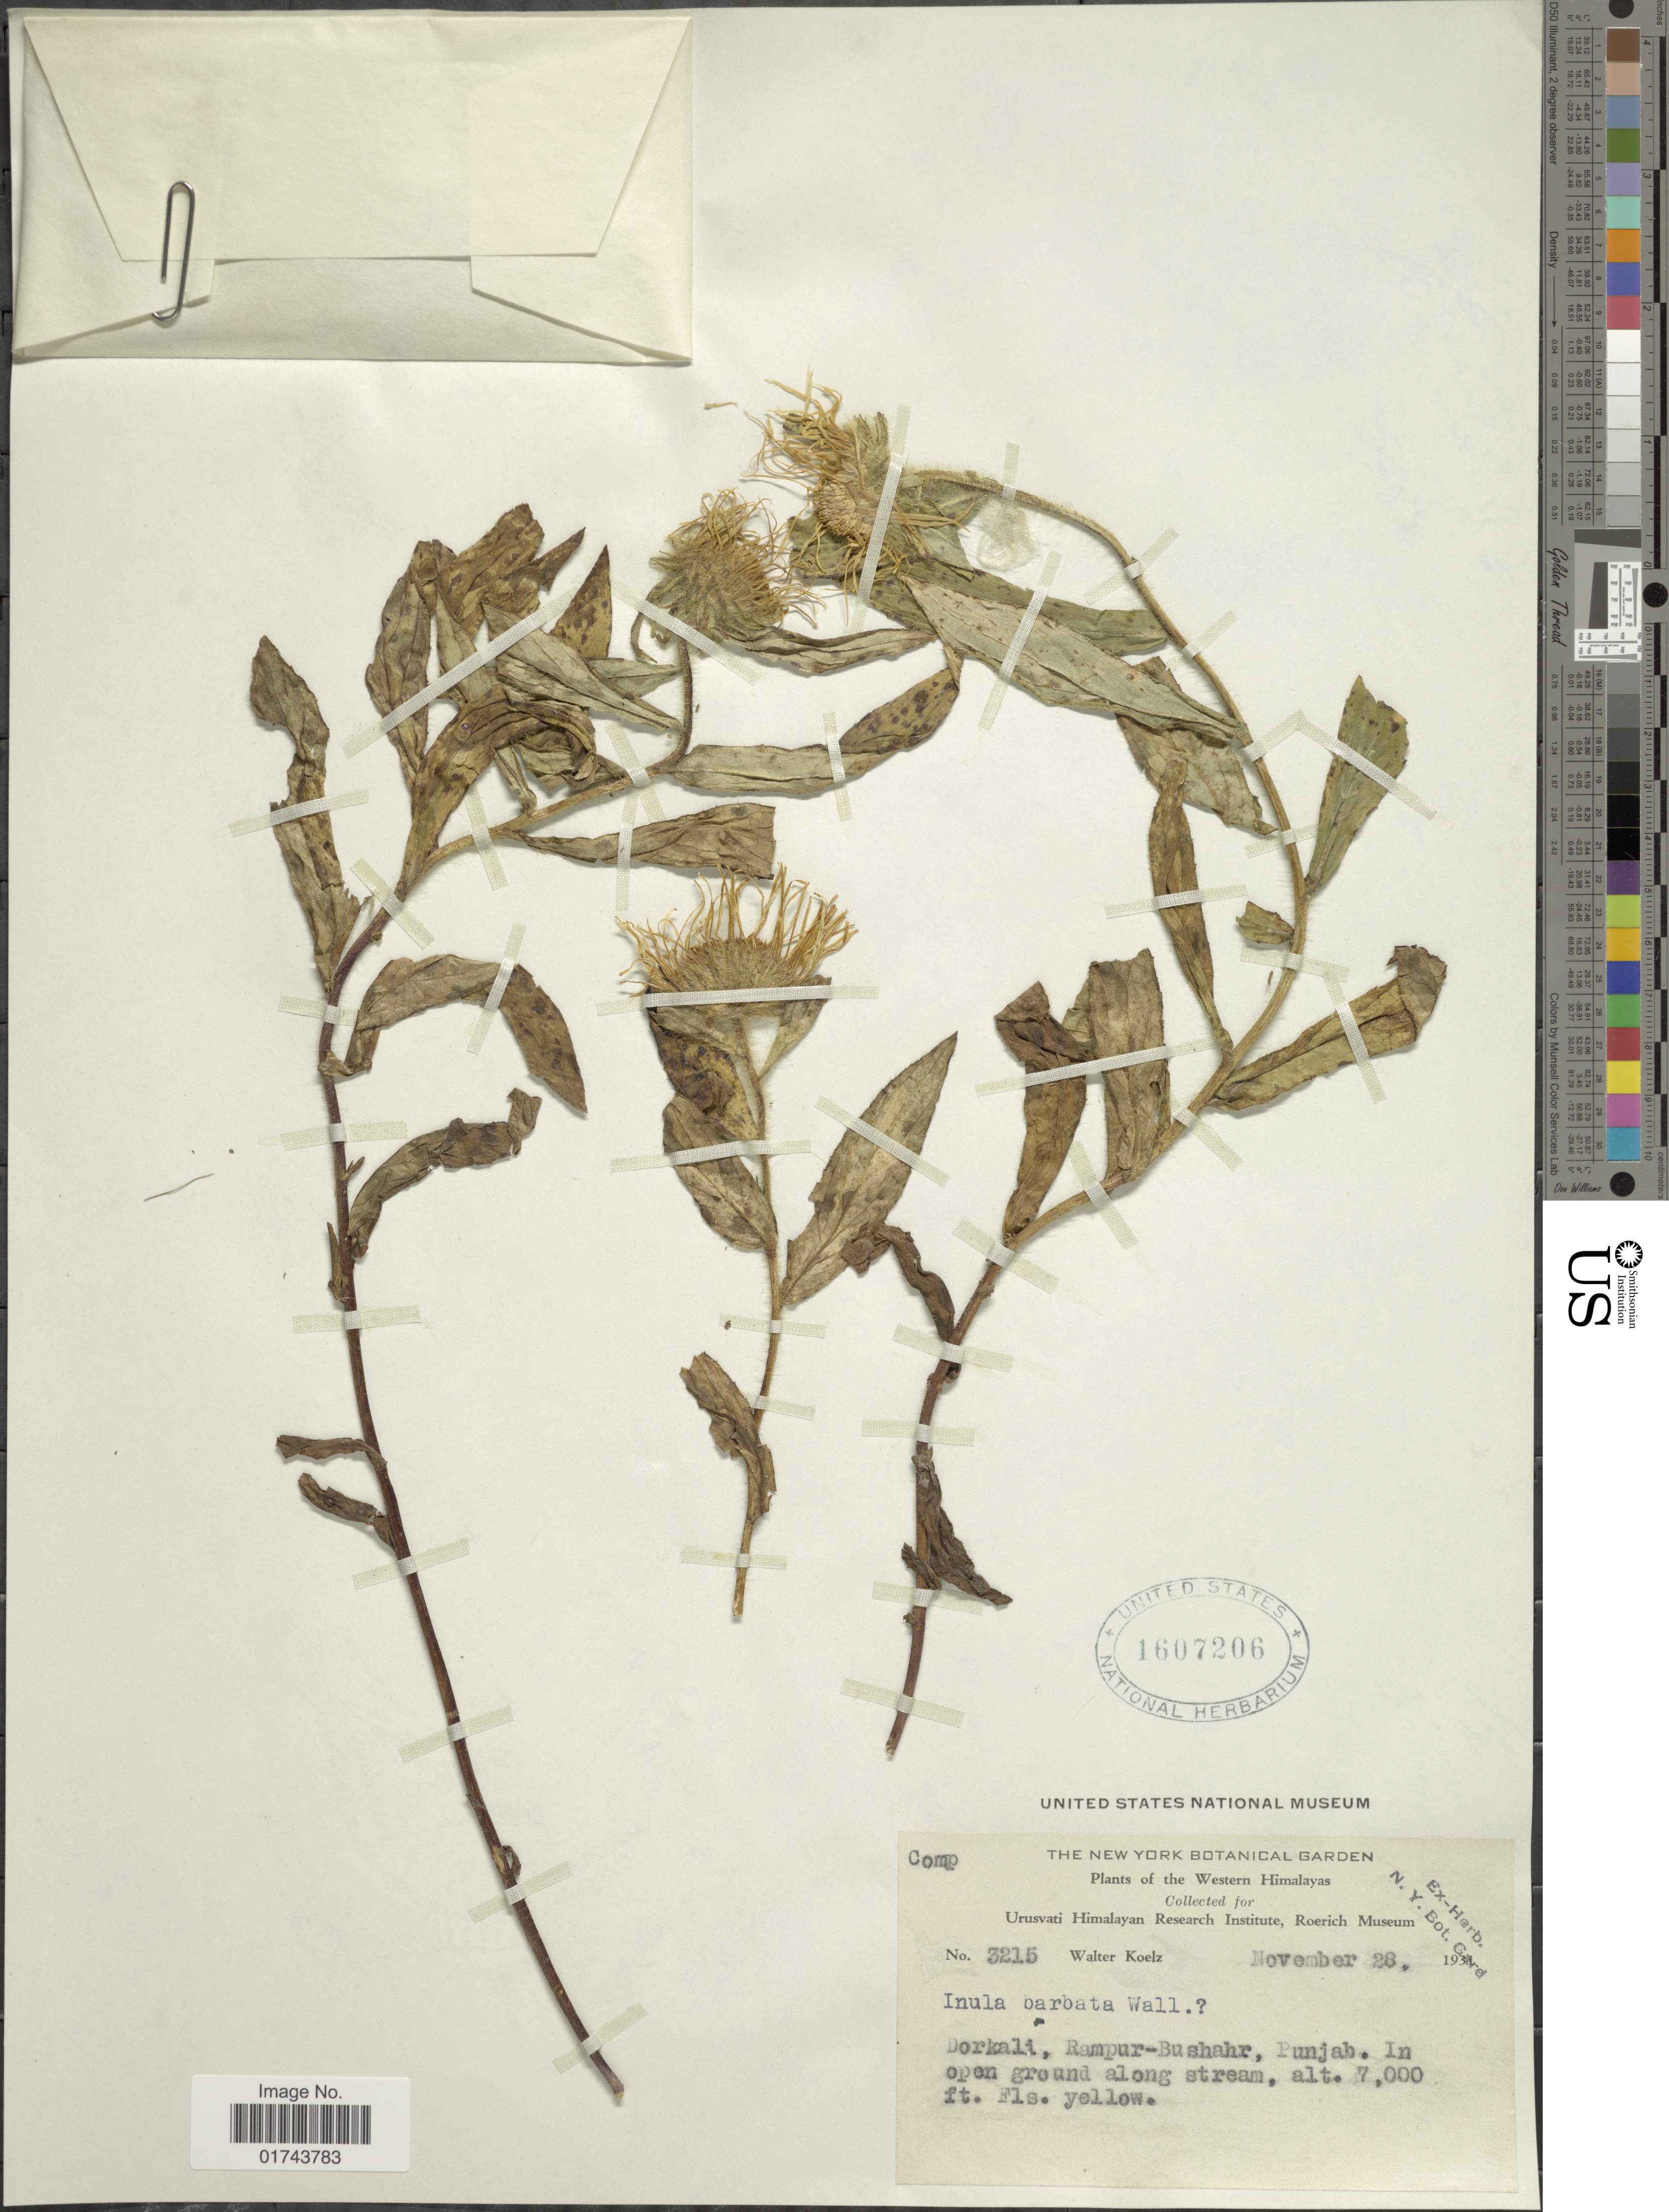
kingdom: Plantae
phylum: Tracheophyta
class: Magnoliopsida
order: Asterales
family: Asteraceae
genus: Inula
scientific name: Inula barbata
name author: Wall.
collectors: W. N. Koelz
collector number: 3215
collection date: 1931-11-28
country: India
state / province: Punjab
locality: Western Himalayas, Dorkali, Rampur- Bushahr, Punjab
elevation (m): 2134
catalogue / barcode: US 1607206